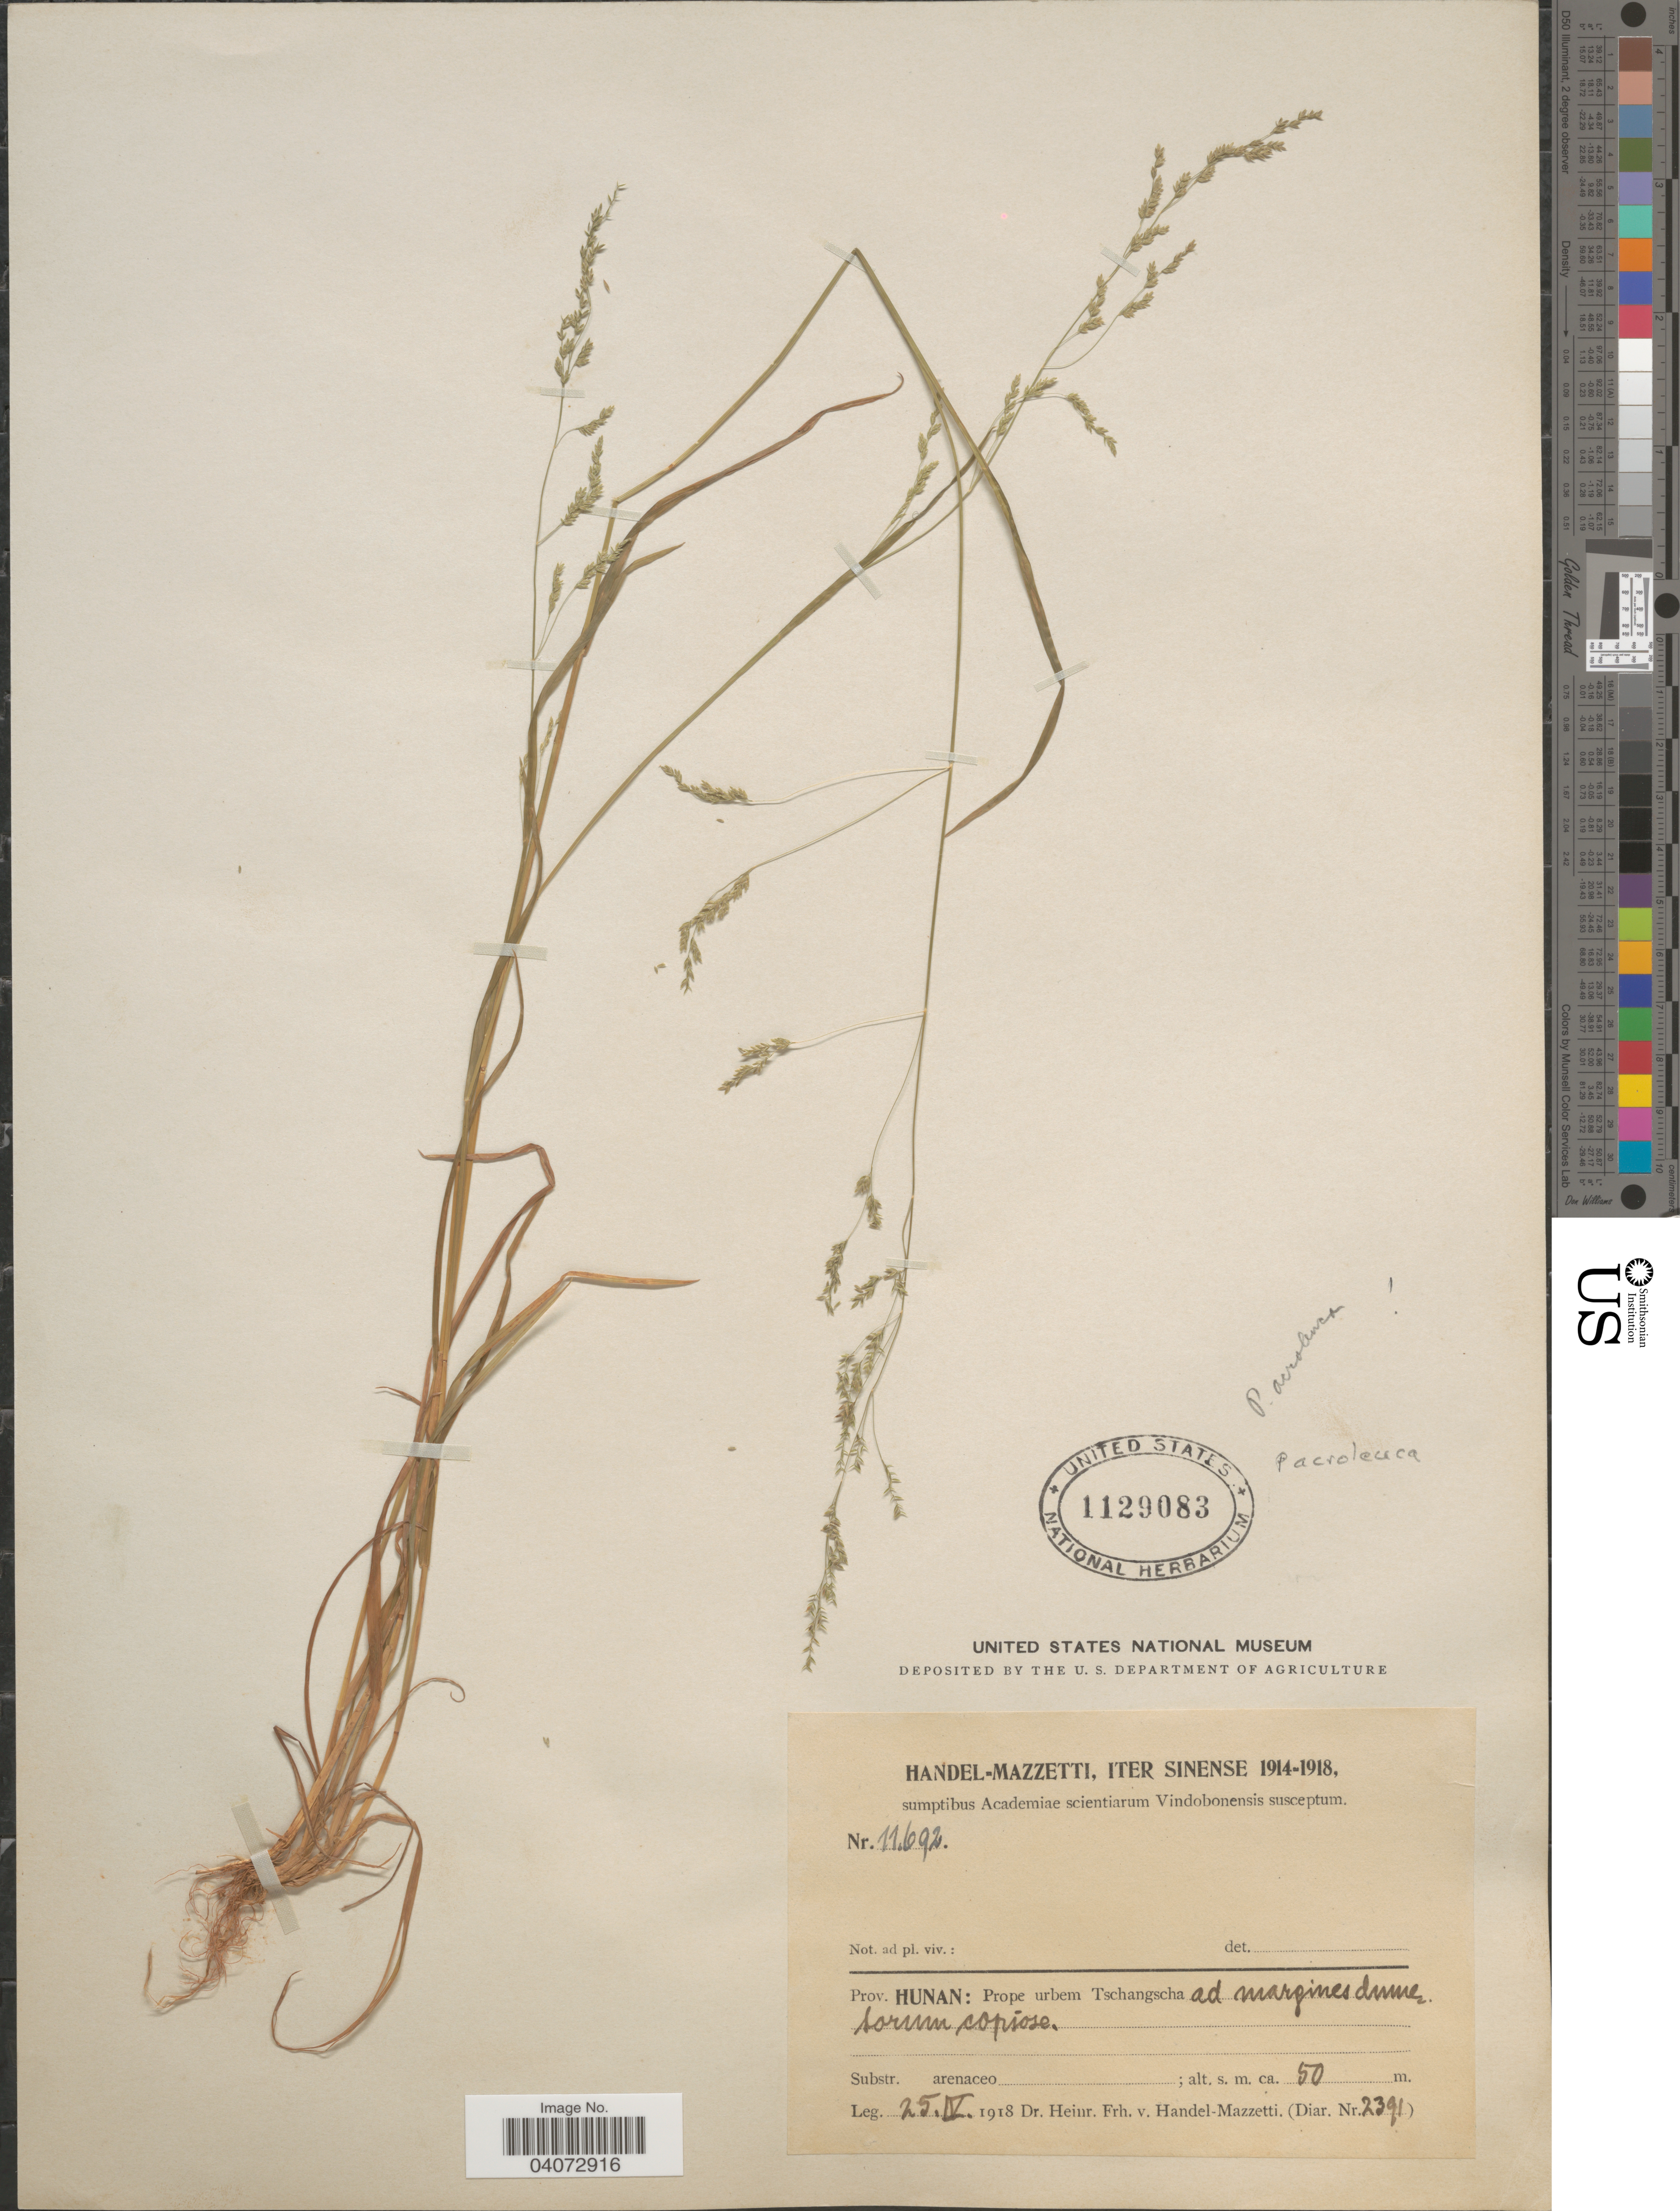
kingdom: Plantae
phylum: Tracheophyta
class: Liliopsida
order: Poales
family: Poaceae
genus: Poa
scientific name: Poa acroleuca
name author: Steud.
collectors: H. Handel-Mazzetti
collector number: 2391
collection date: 1918-04-25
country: China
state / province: Hunan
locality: Iter Sinense 1914-1918. Prope urbem Tschangscha ad margines dume sorum copiose.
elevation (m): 50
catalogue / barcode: US 1129083